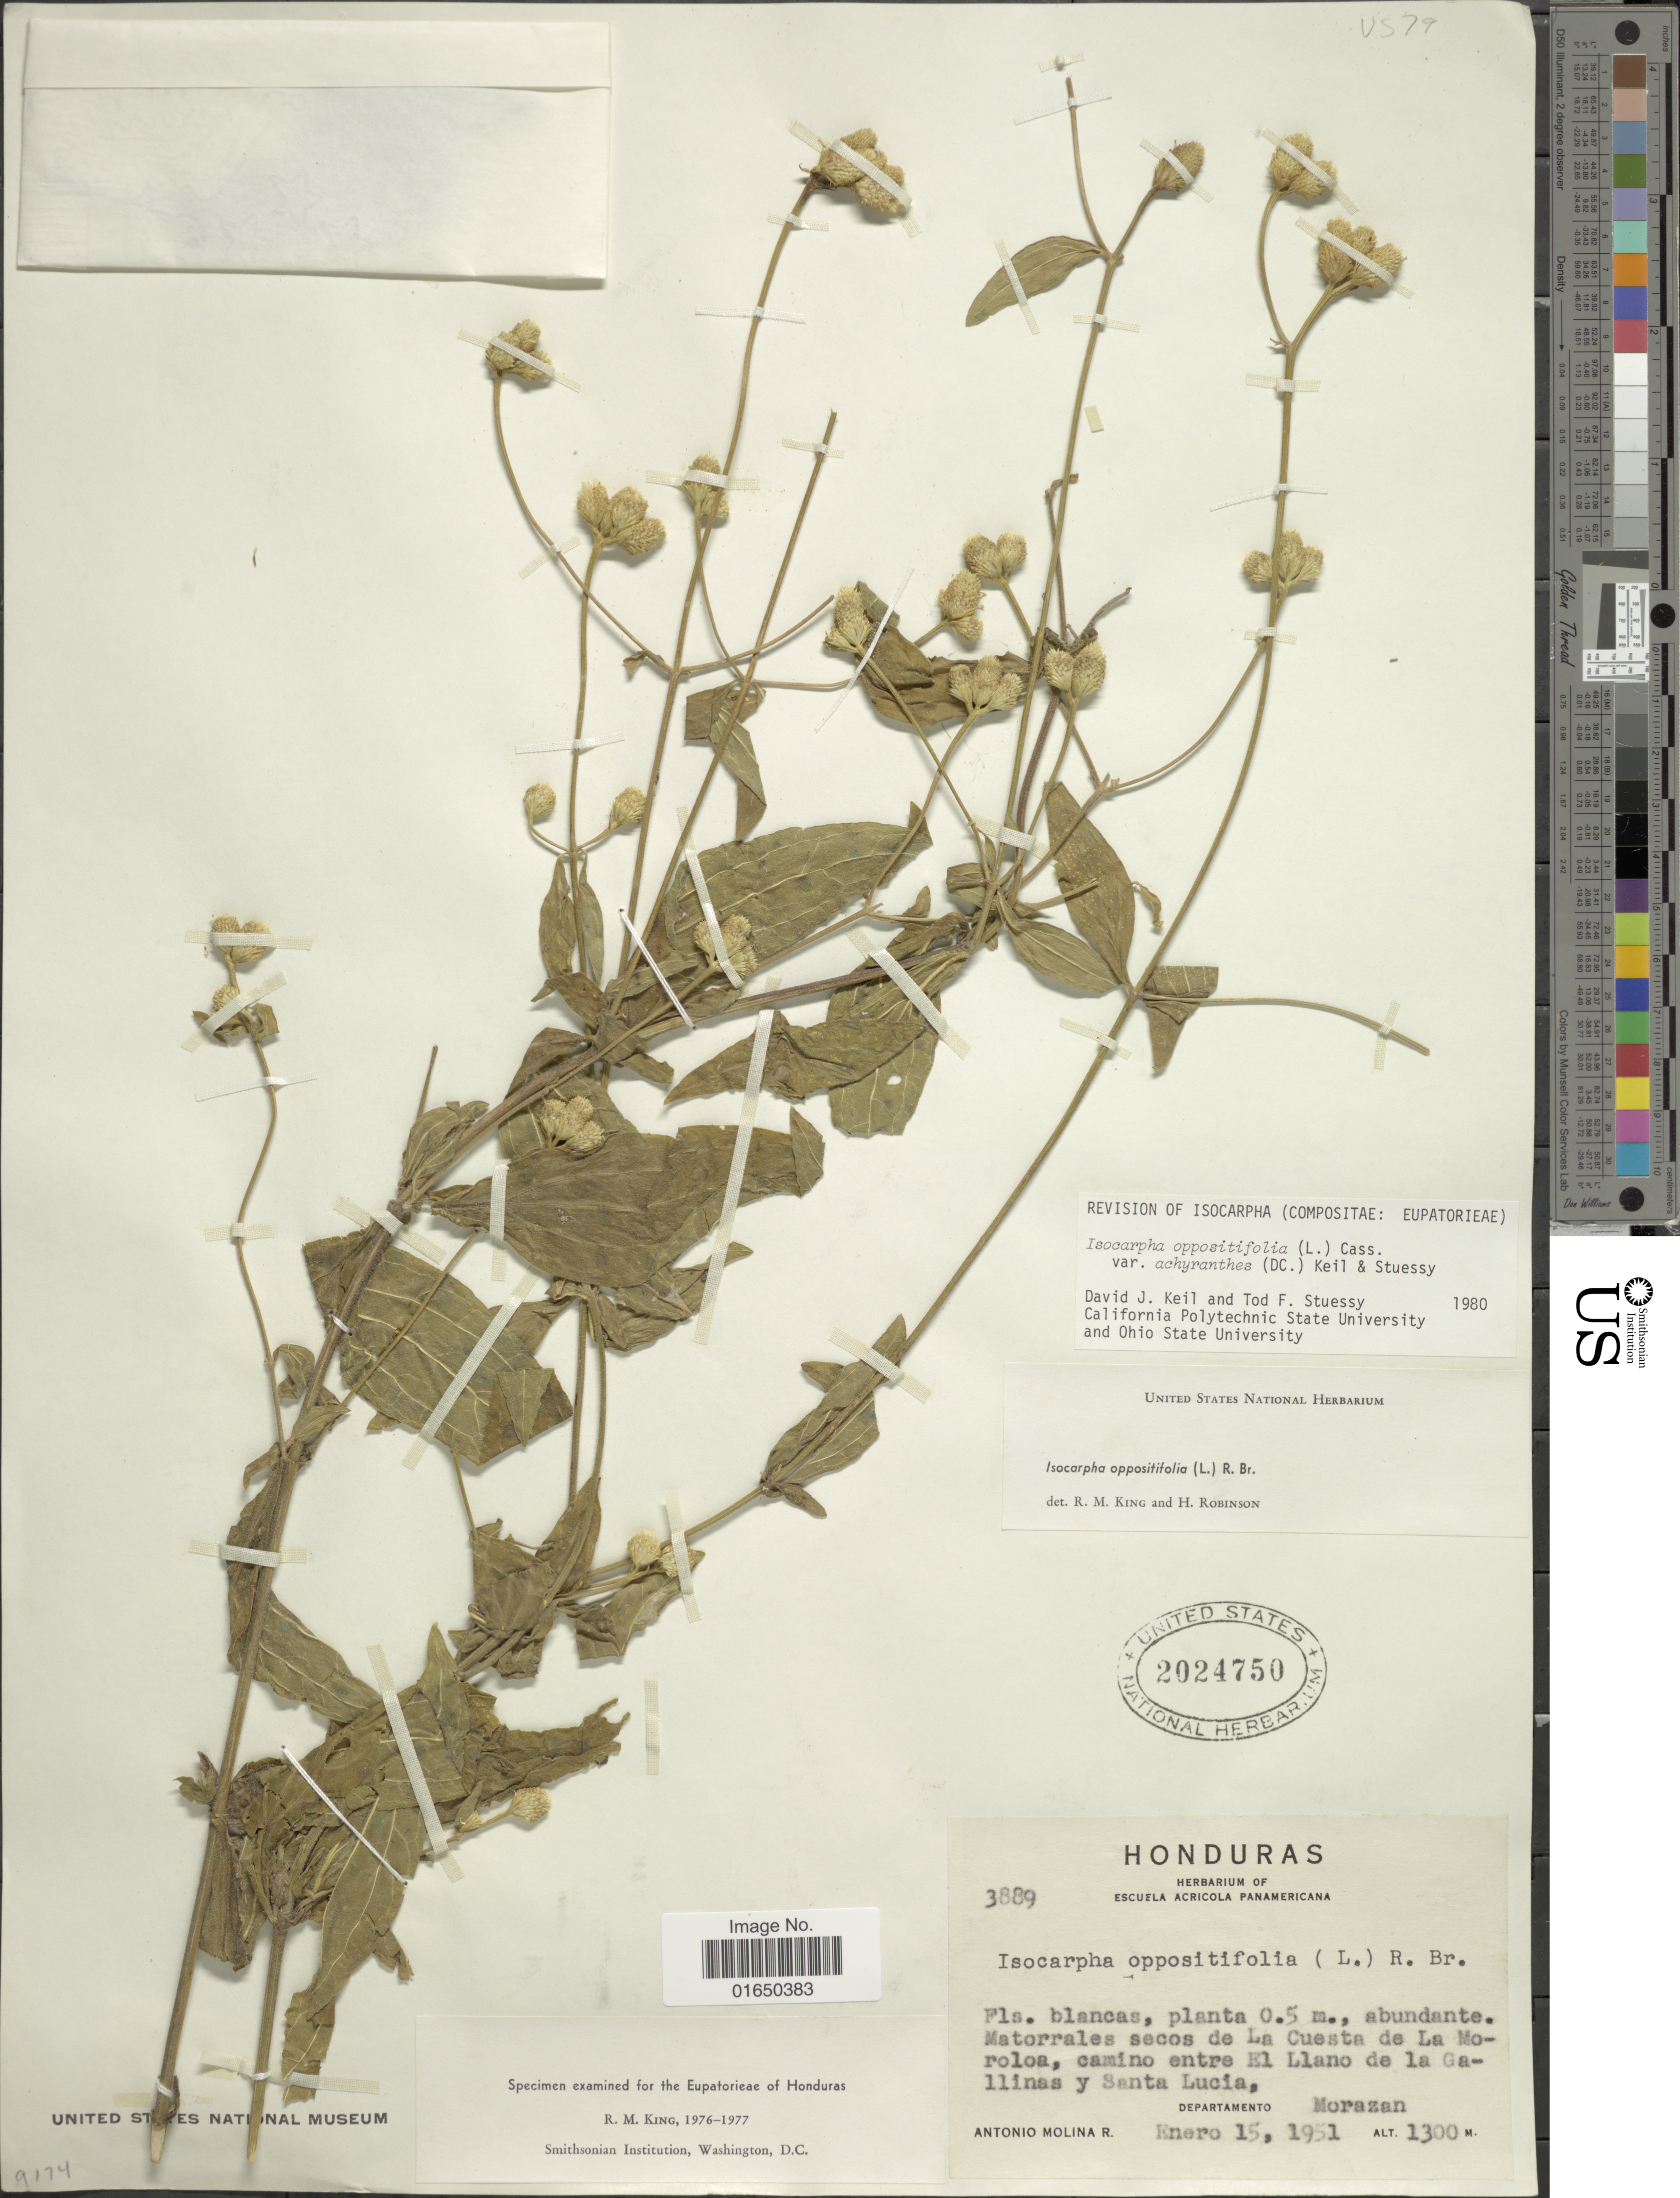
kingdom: Plantae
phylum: Tracheophyta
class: Magnoliopsida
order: Asterales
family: Asteraceae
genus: Isocarpha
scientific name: Isocarpha oppositifolia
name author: (L.) Cass.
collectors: A. Molina R.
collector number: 3889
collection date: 1951-01-15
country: Honduras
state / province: Fco. Morazán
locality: Matorrales secos de La Cuesta de La Moroloa, camino entre El Llano de la Gallinas y Santa Lucia, Departamento Morazan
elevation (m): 1300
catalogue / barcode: US 2024750